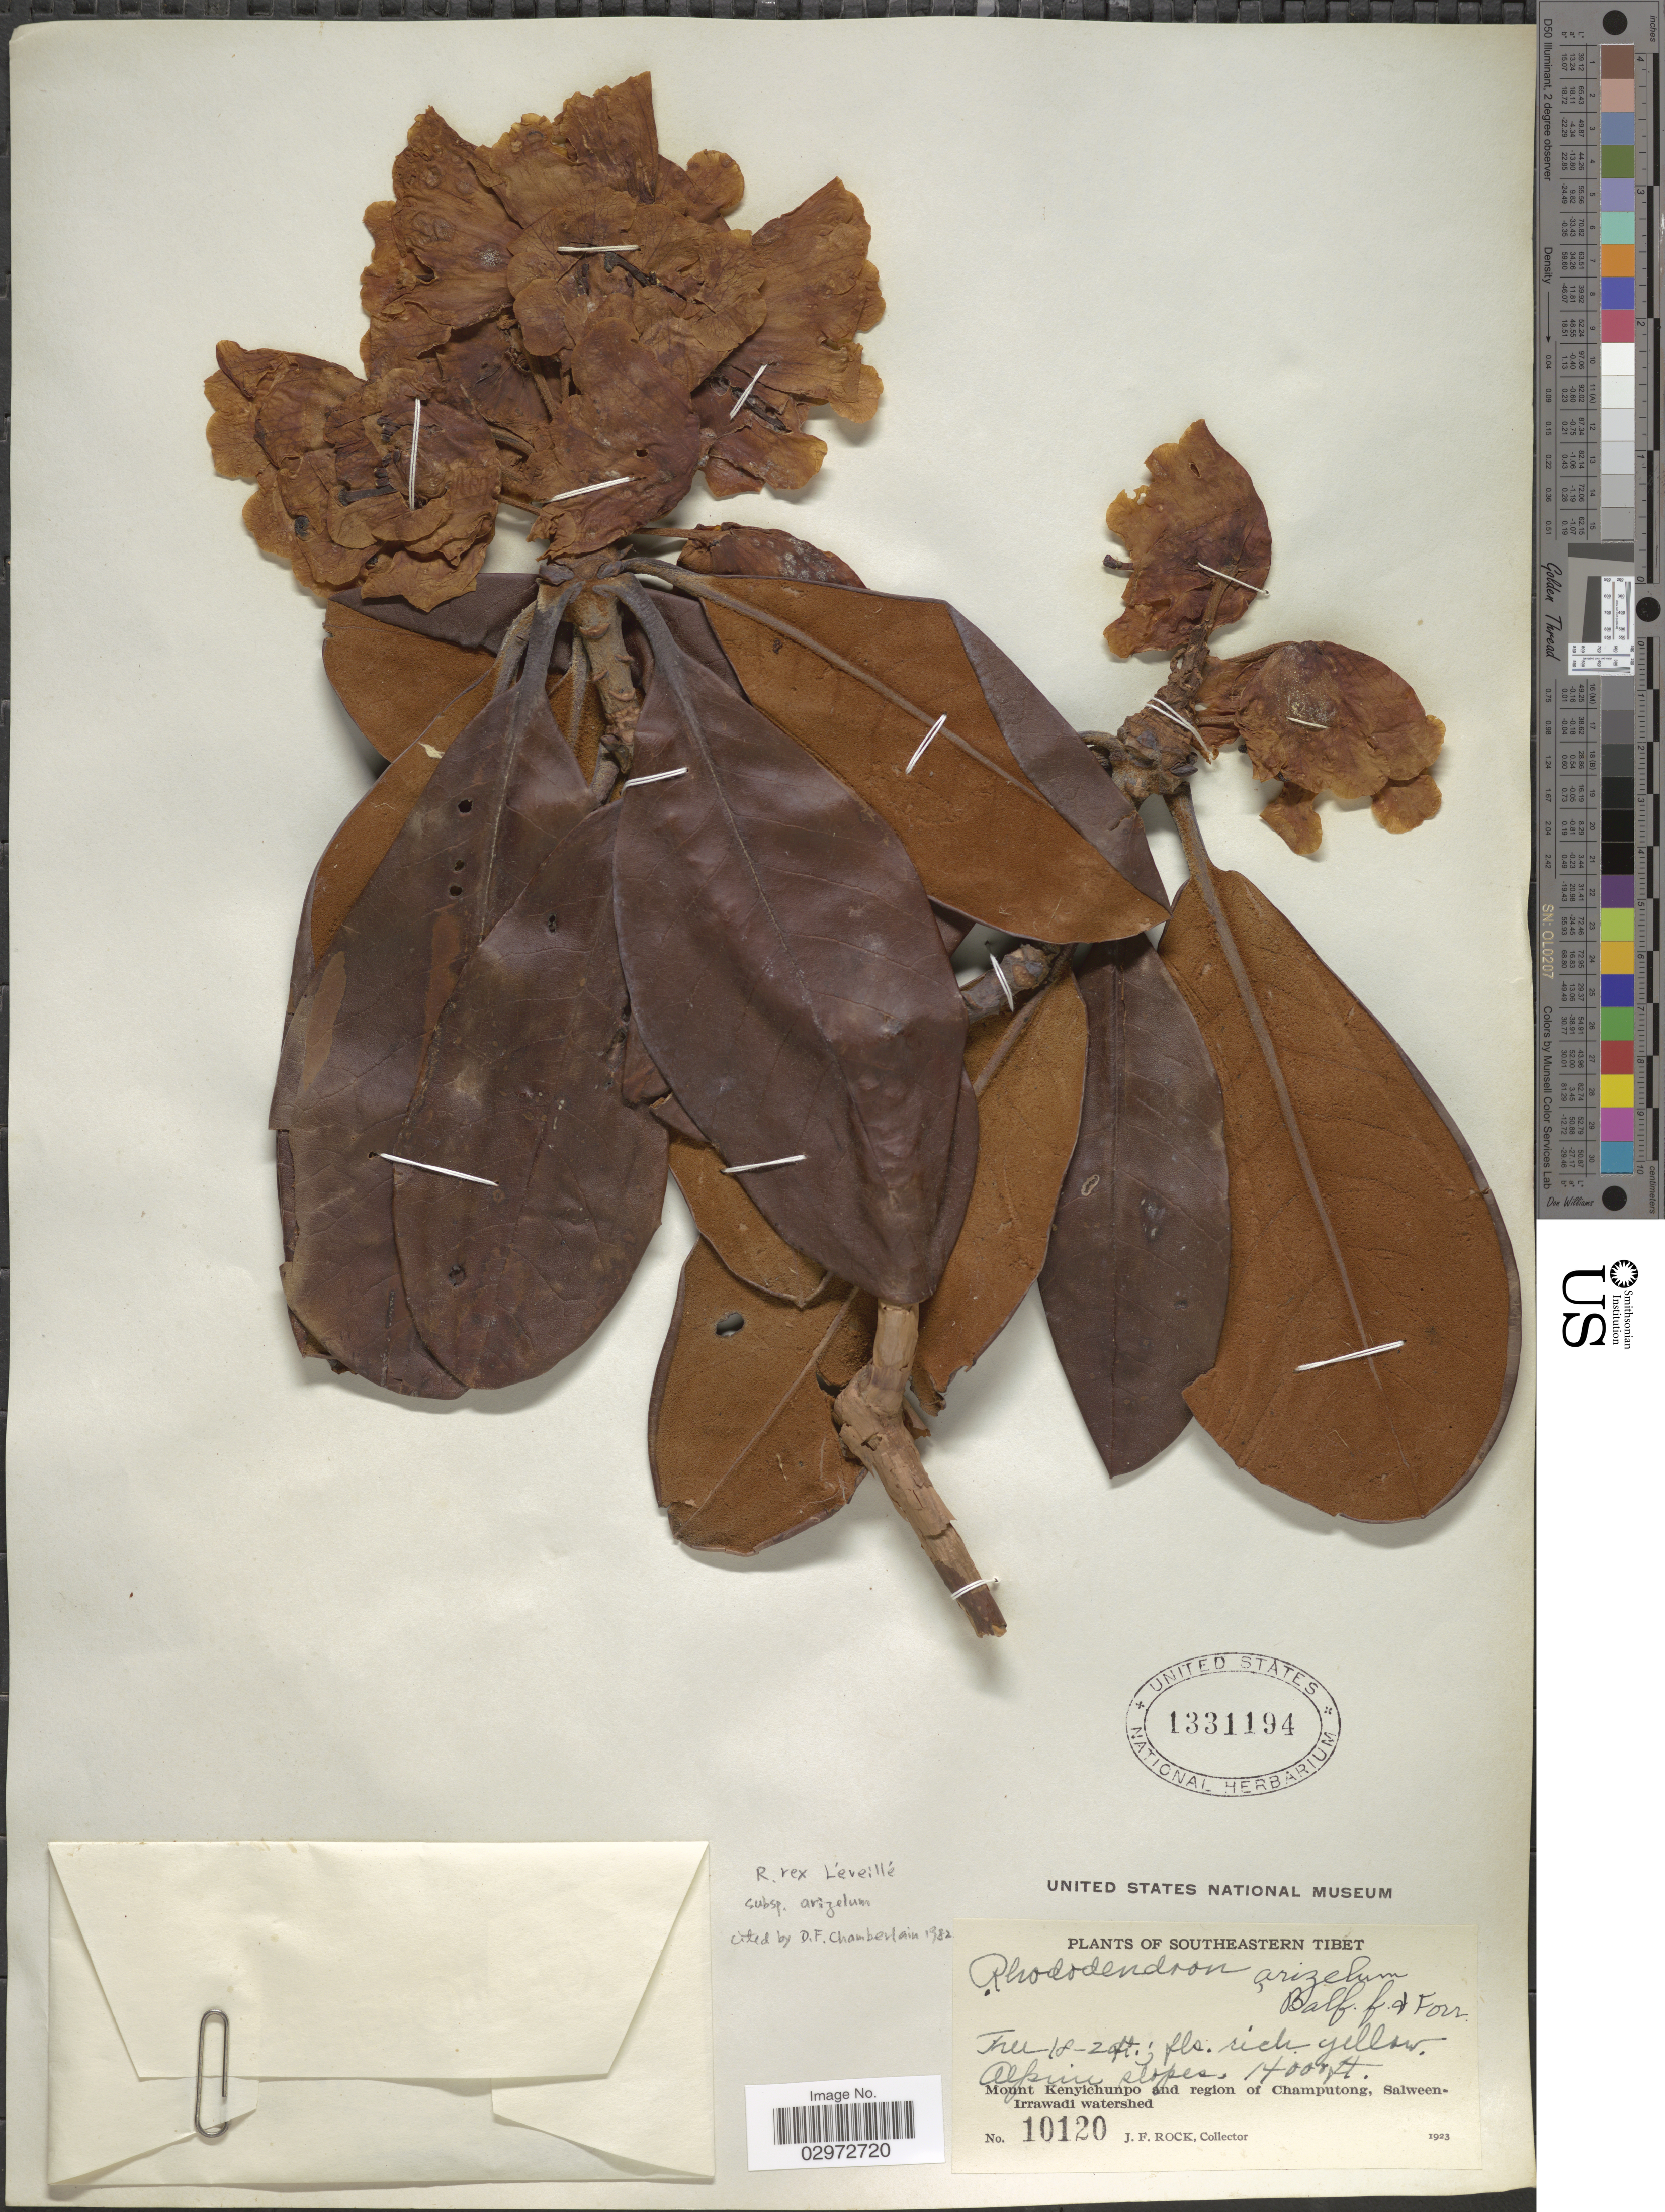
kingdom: Plantae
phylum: Tracheophyta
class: Magnoliopsida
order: Ericales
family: Ericaceae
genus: Rhododendron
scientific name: Rhododendron rex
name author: H. Lév.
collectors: J. Rock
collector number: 10120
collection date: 1923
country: China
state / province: Xizang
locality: Southeastern Tibet. Mount Kenyichunpo and region of Champutong, Salween-Irrawadi watershed.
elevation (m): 4267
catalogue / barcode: US 1331194